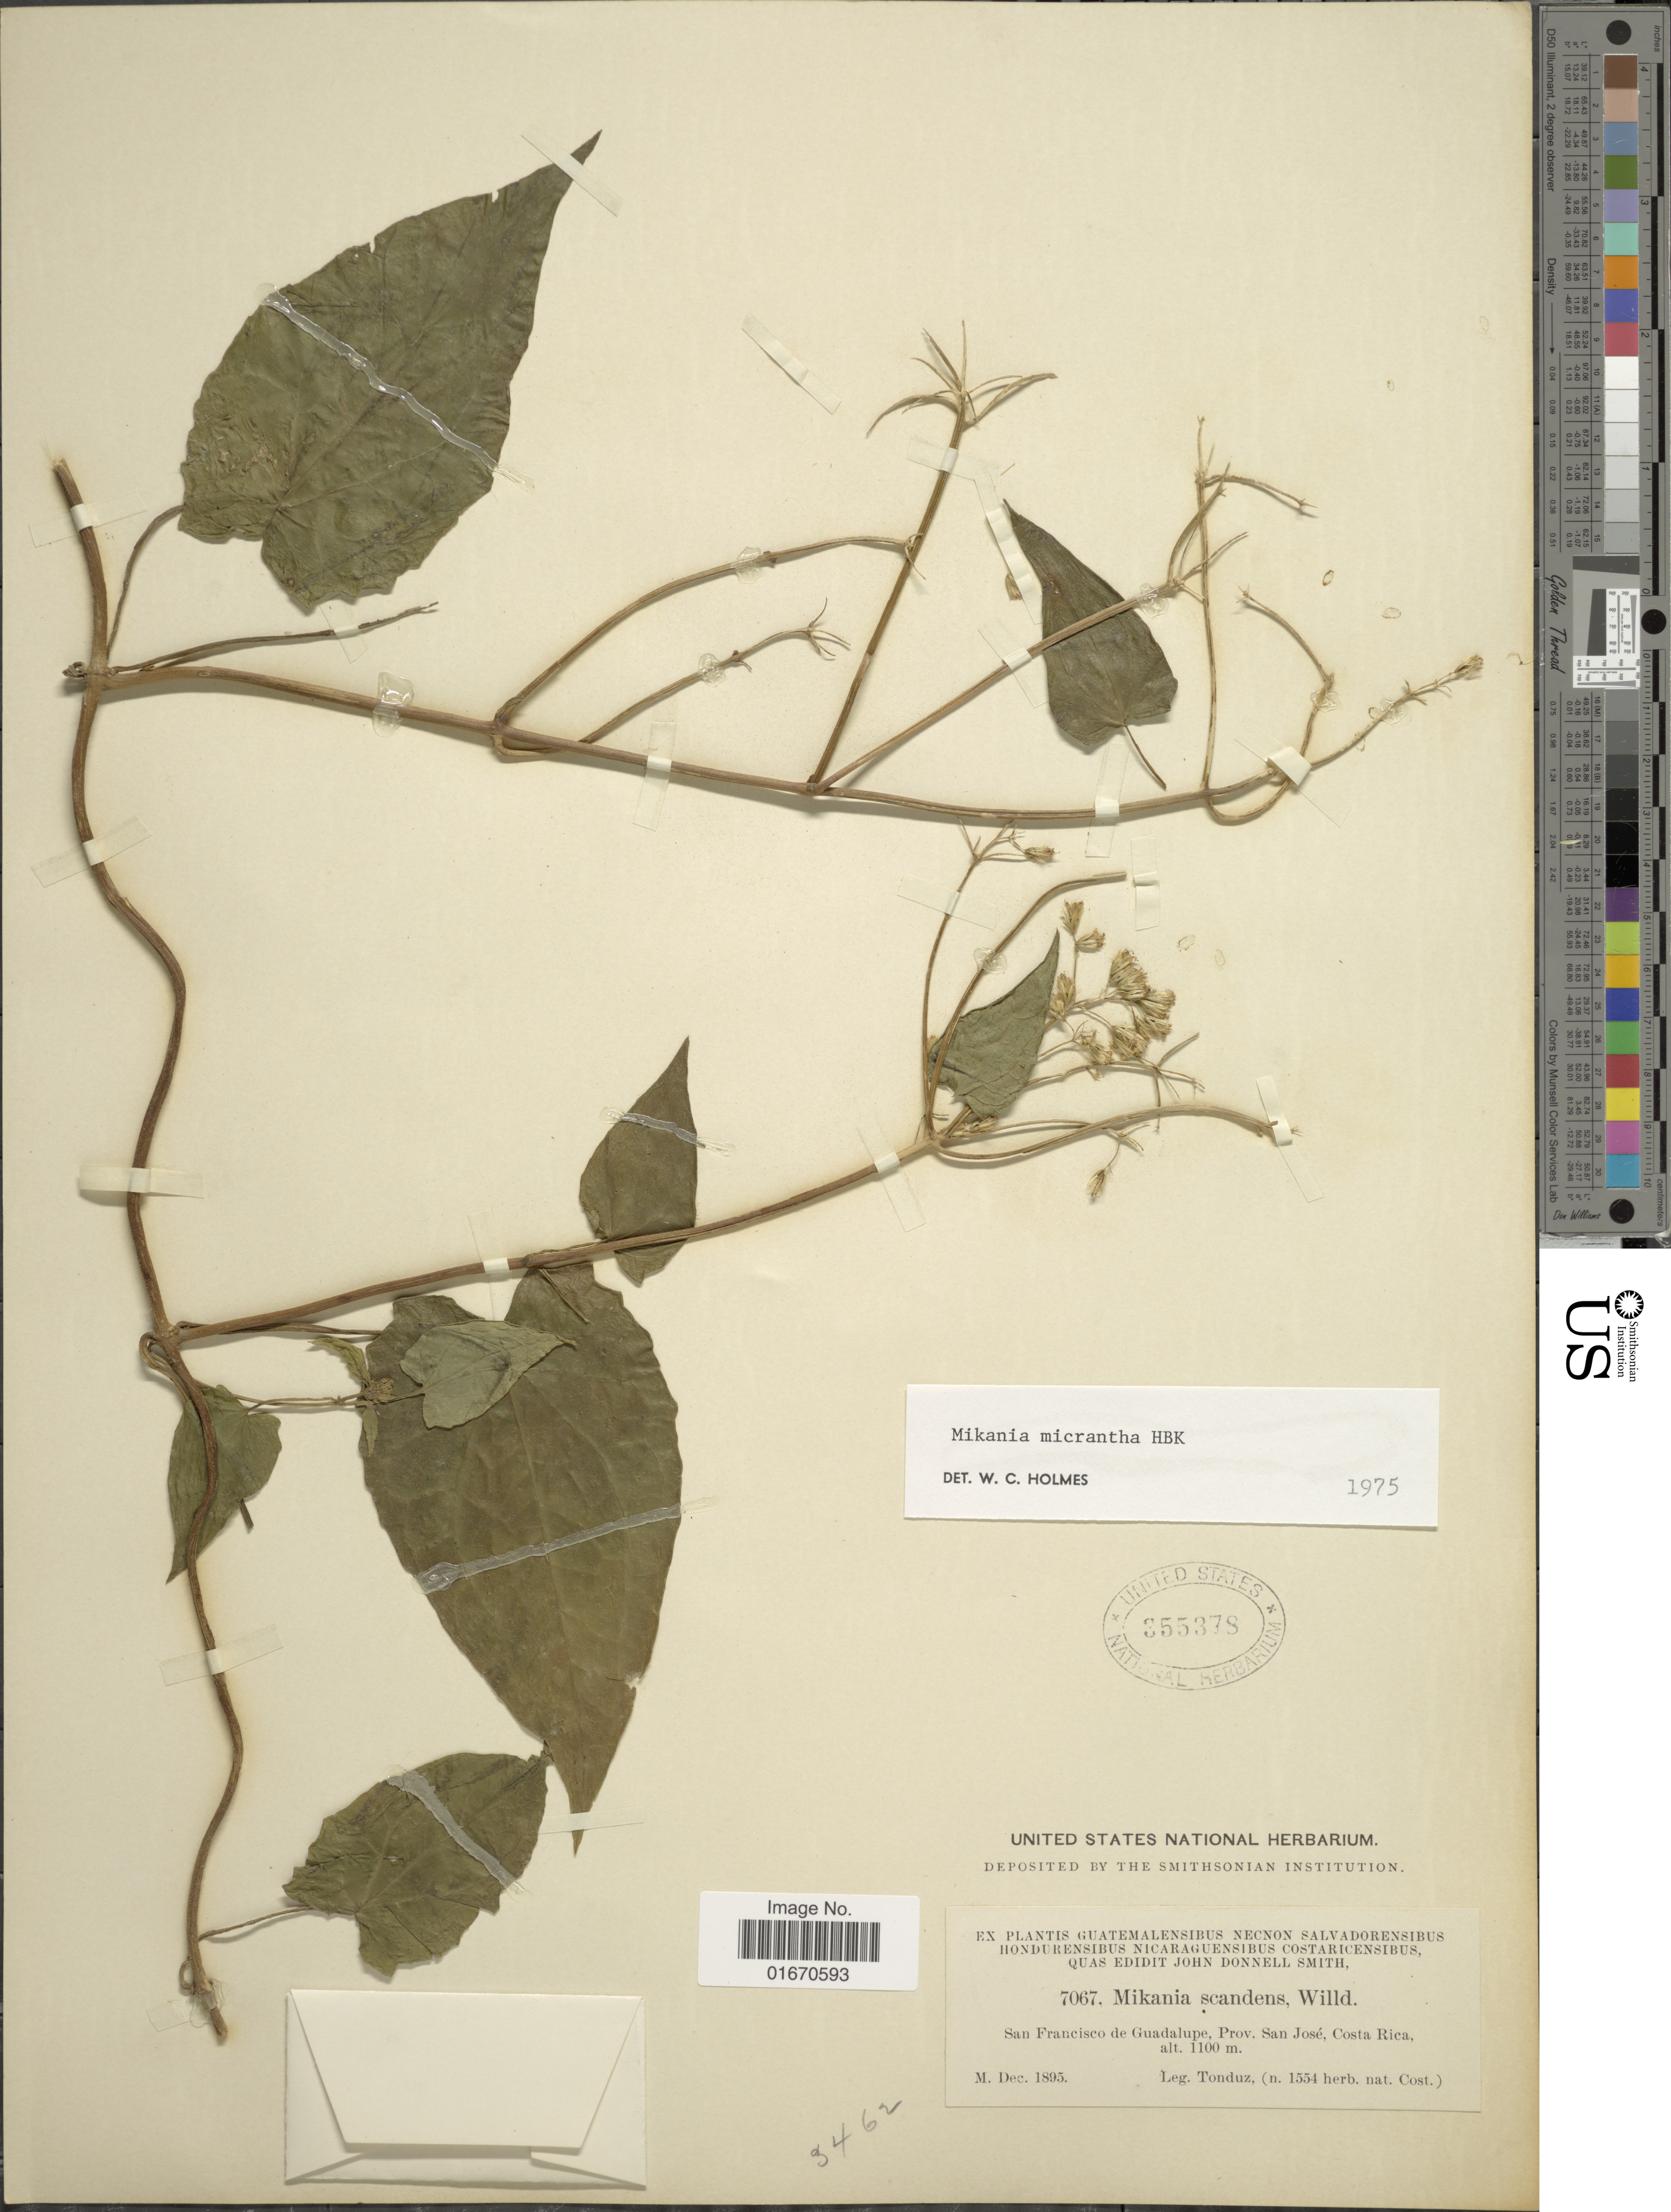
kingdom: Plantae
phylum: Tracheophyta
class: Magnoliopsida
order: Asterales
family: Asteraceae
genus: Mikania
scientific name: Mikania micrantha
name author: Kunth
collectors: A. Tonduz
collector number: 7067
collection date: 1895-12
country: Costa Rica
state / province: San José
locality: San Francisco de Guadalupe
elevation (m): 1100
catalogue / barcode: US 355378